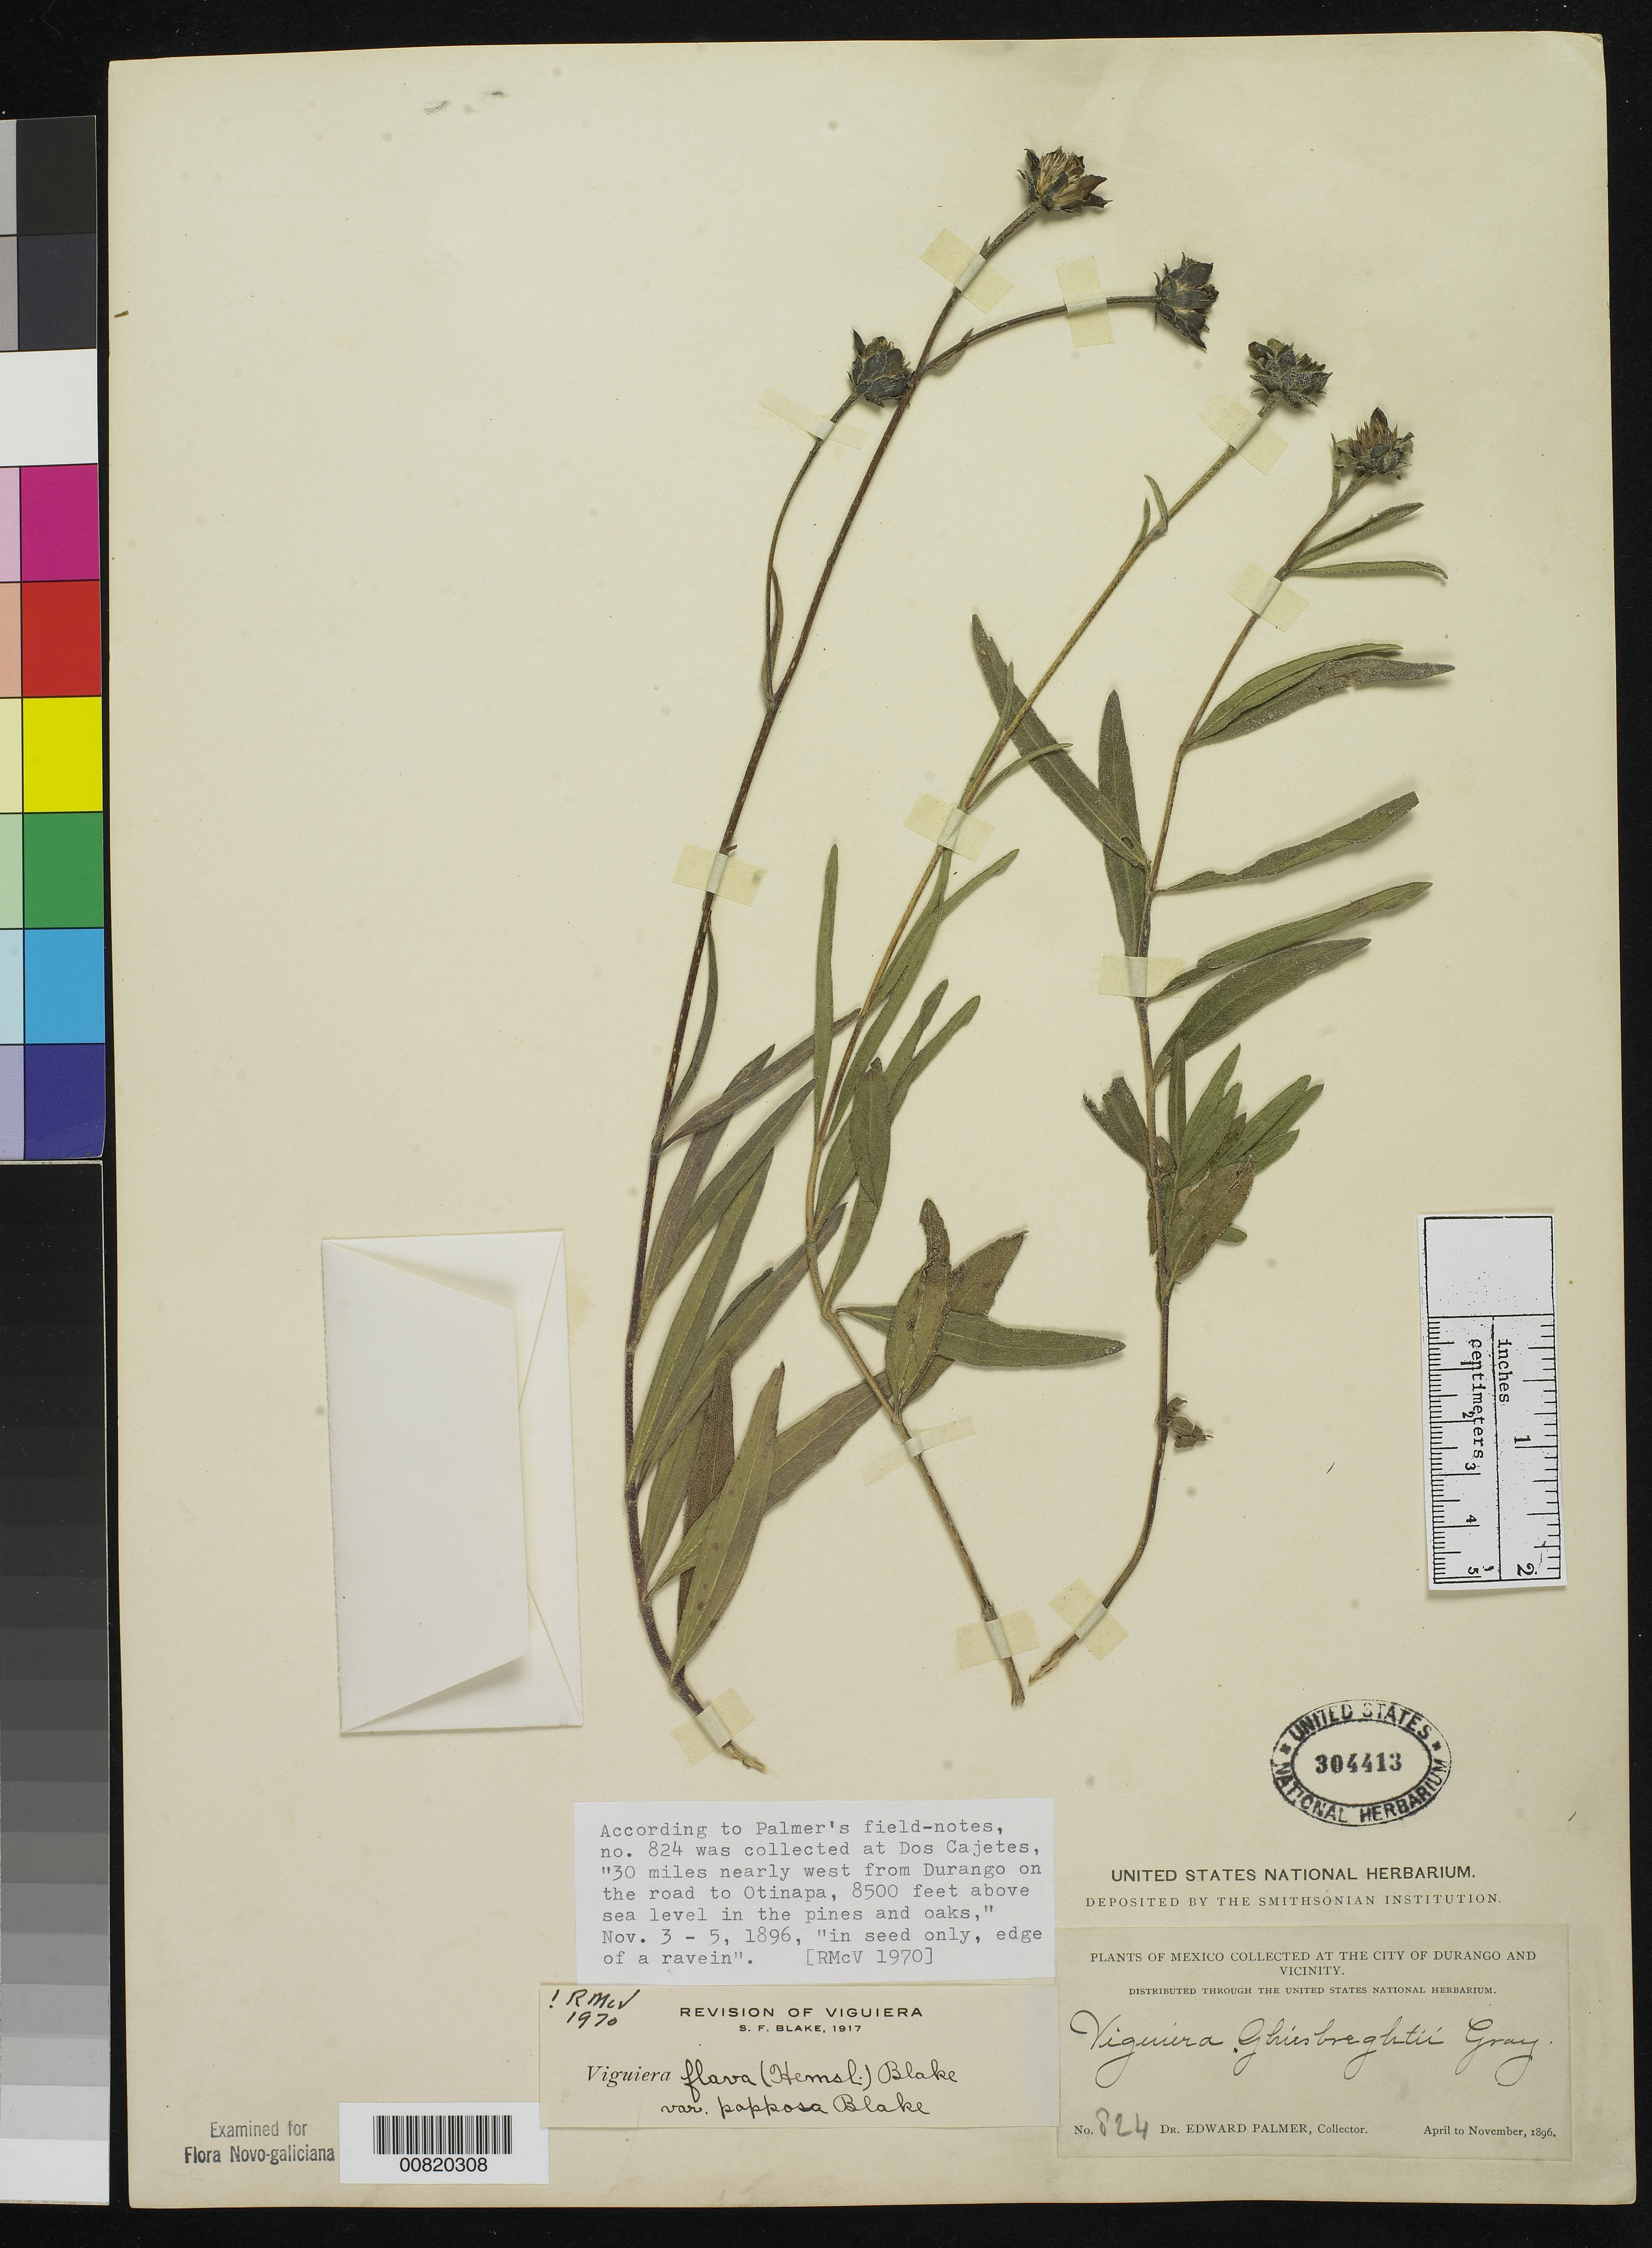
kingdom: Plantae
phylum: Tracheophyta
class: Magnoliopsida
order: Asterales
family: Asteraceae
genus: Viguiera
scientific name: Viguiera flava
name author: (Hemsl.) Blake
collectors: E. Palmer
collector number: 824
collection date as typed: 03 Nov 1896 to 05 Nov 1896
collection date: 1896-11-03/1896-11-05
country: Mexico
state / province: Durango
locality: Dos Cajetes, 30 miles nearly west from Durango on the road to Otinapa, Durango.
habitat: In the Pine and Oaks, edge of a ravein.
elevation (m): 2591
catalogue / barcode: US 304413